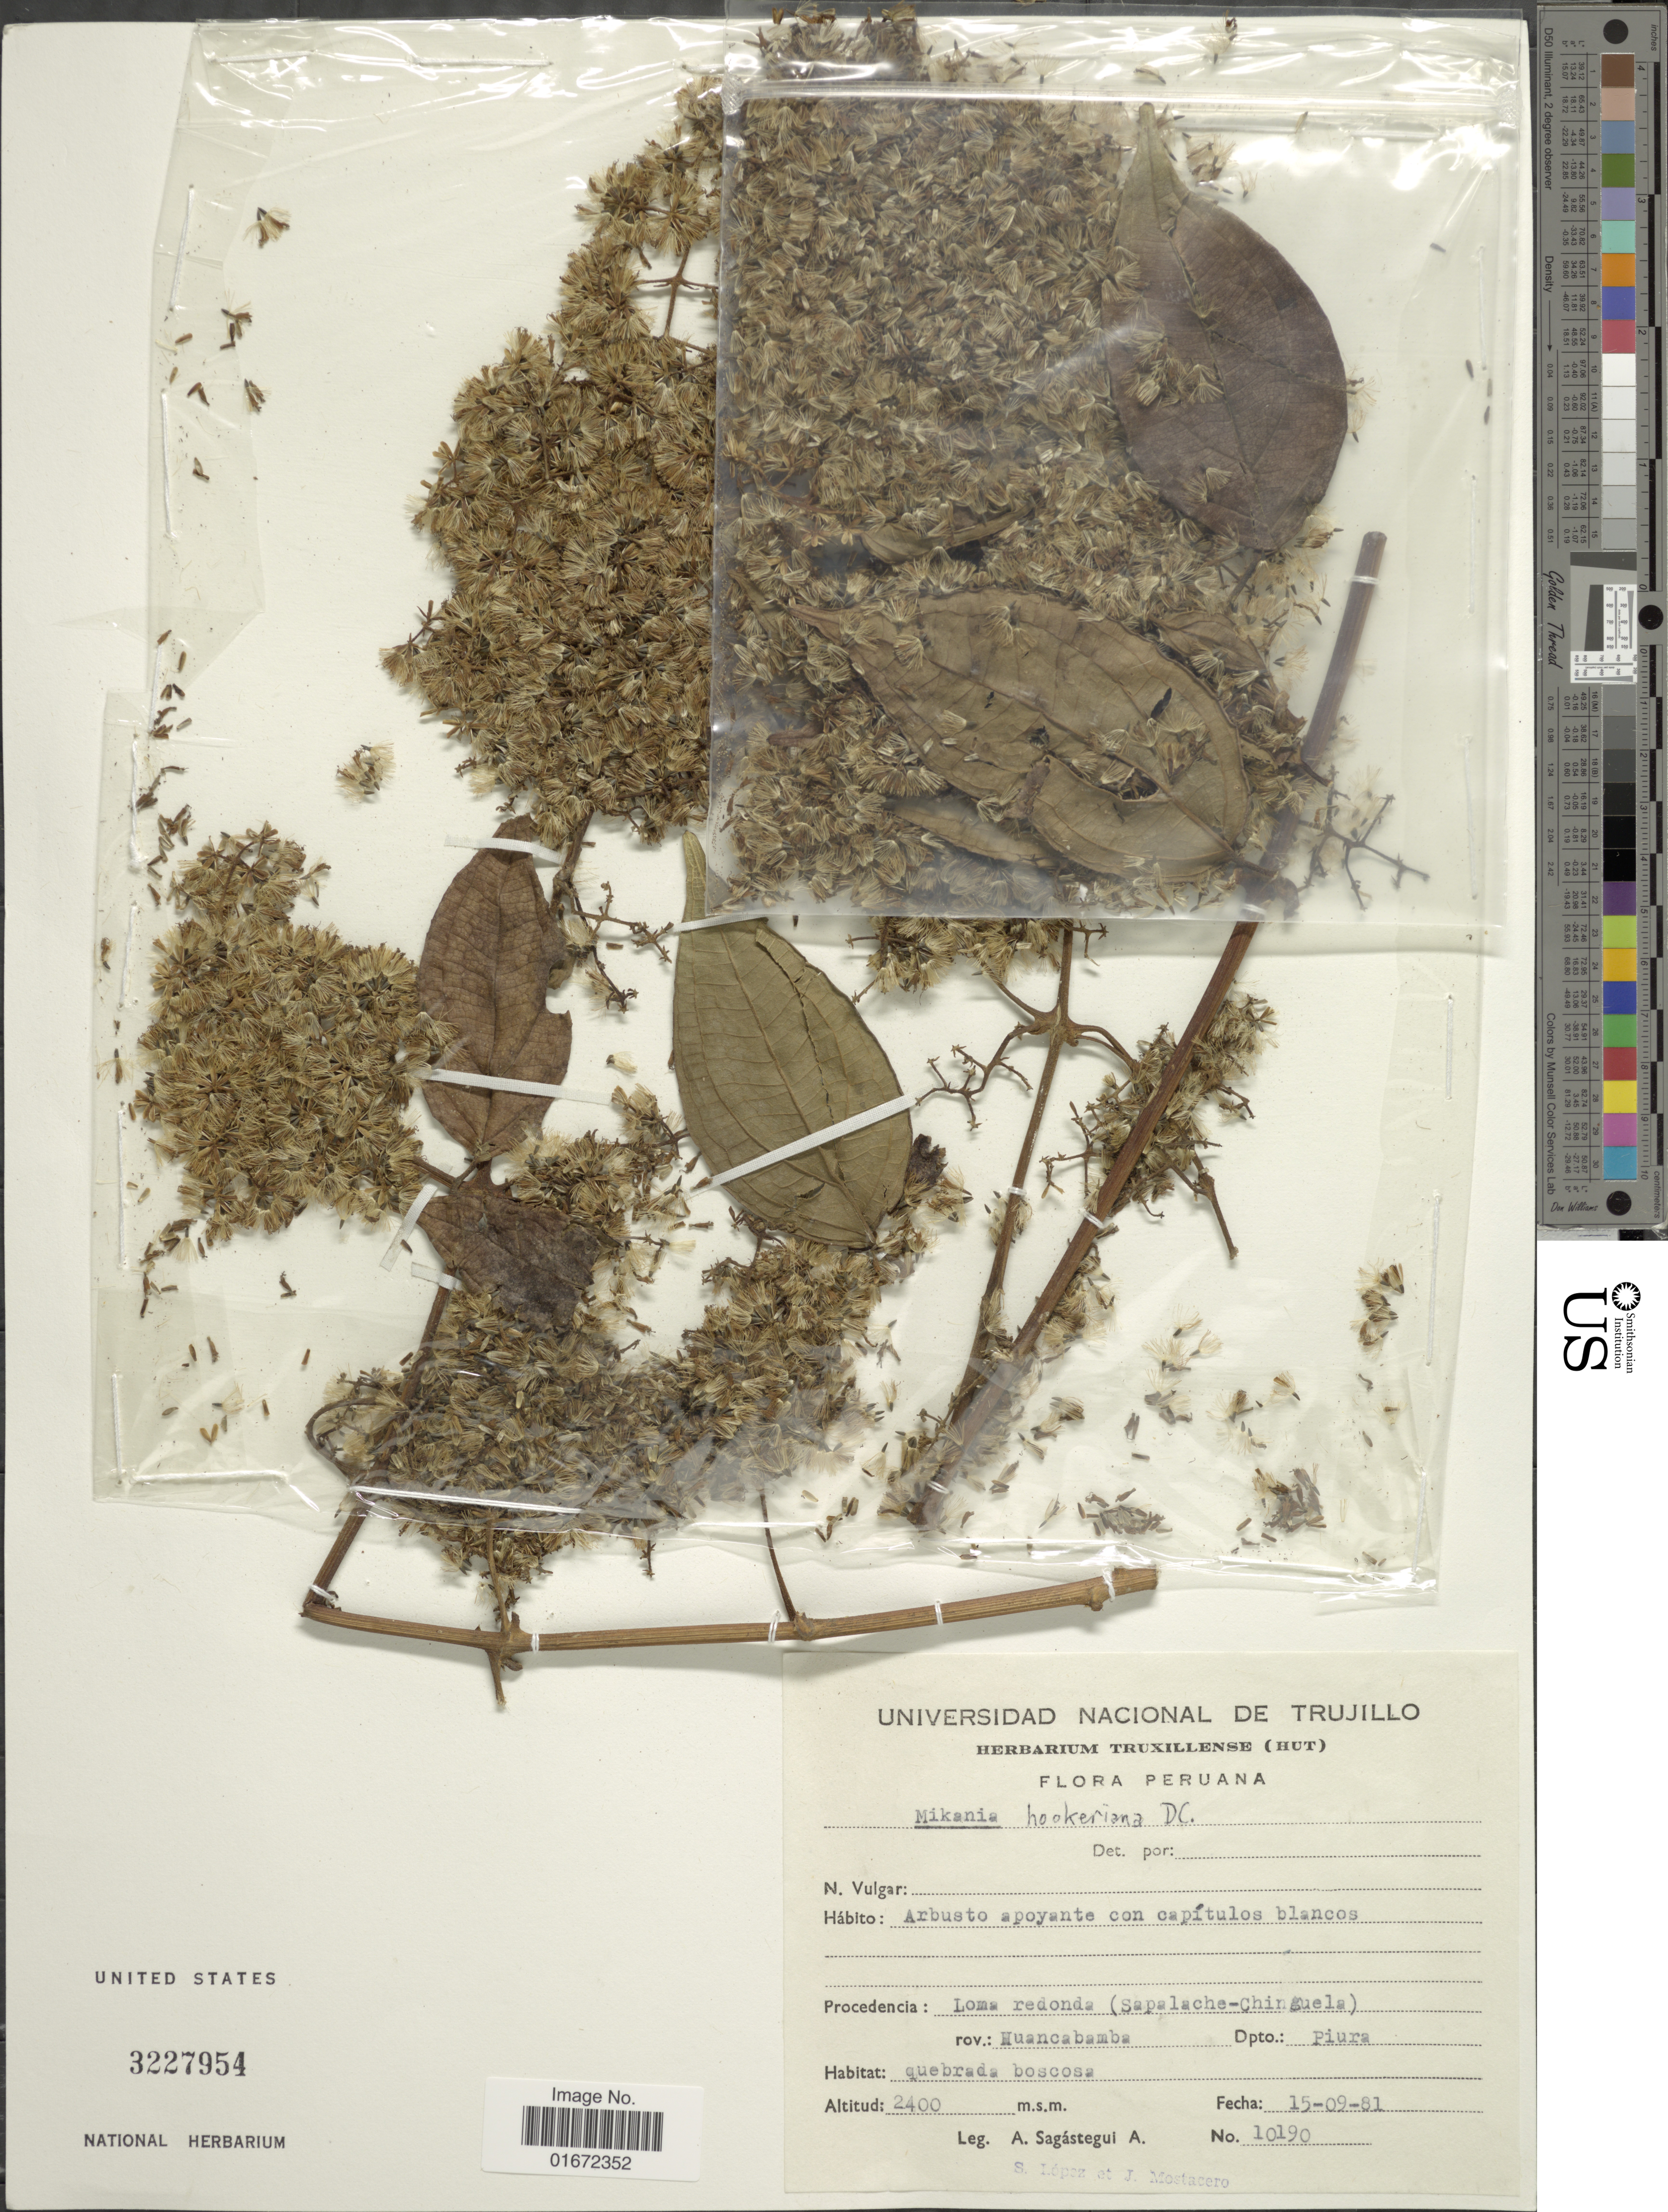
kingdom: Plantae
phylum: Tracheophyta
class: Magnoliopsida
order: Asterales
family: Asteraceae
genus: Mikania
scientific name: Mikania hookeriana var. platyphylla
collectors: A. Sagástegui A., S. Lopez & J. Mostacero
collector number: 10190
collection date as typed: Transcribed d/m/y: 15/9/81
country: Peru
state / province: Piura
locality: Loma redonda (Sapalache - Chinguela). Prov.: Huancabamba. Dpto.: Piura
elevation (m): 2400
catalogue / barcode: US 3227954